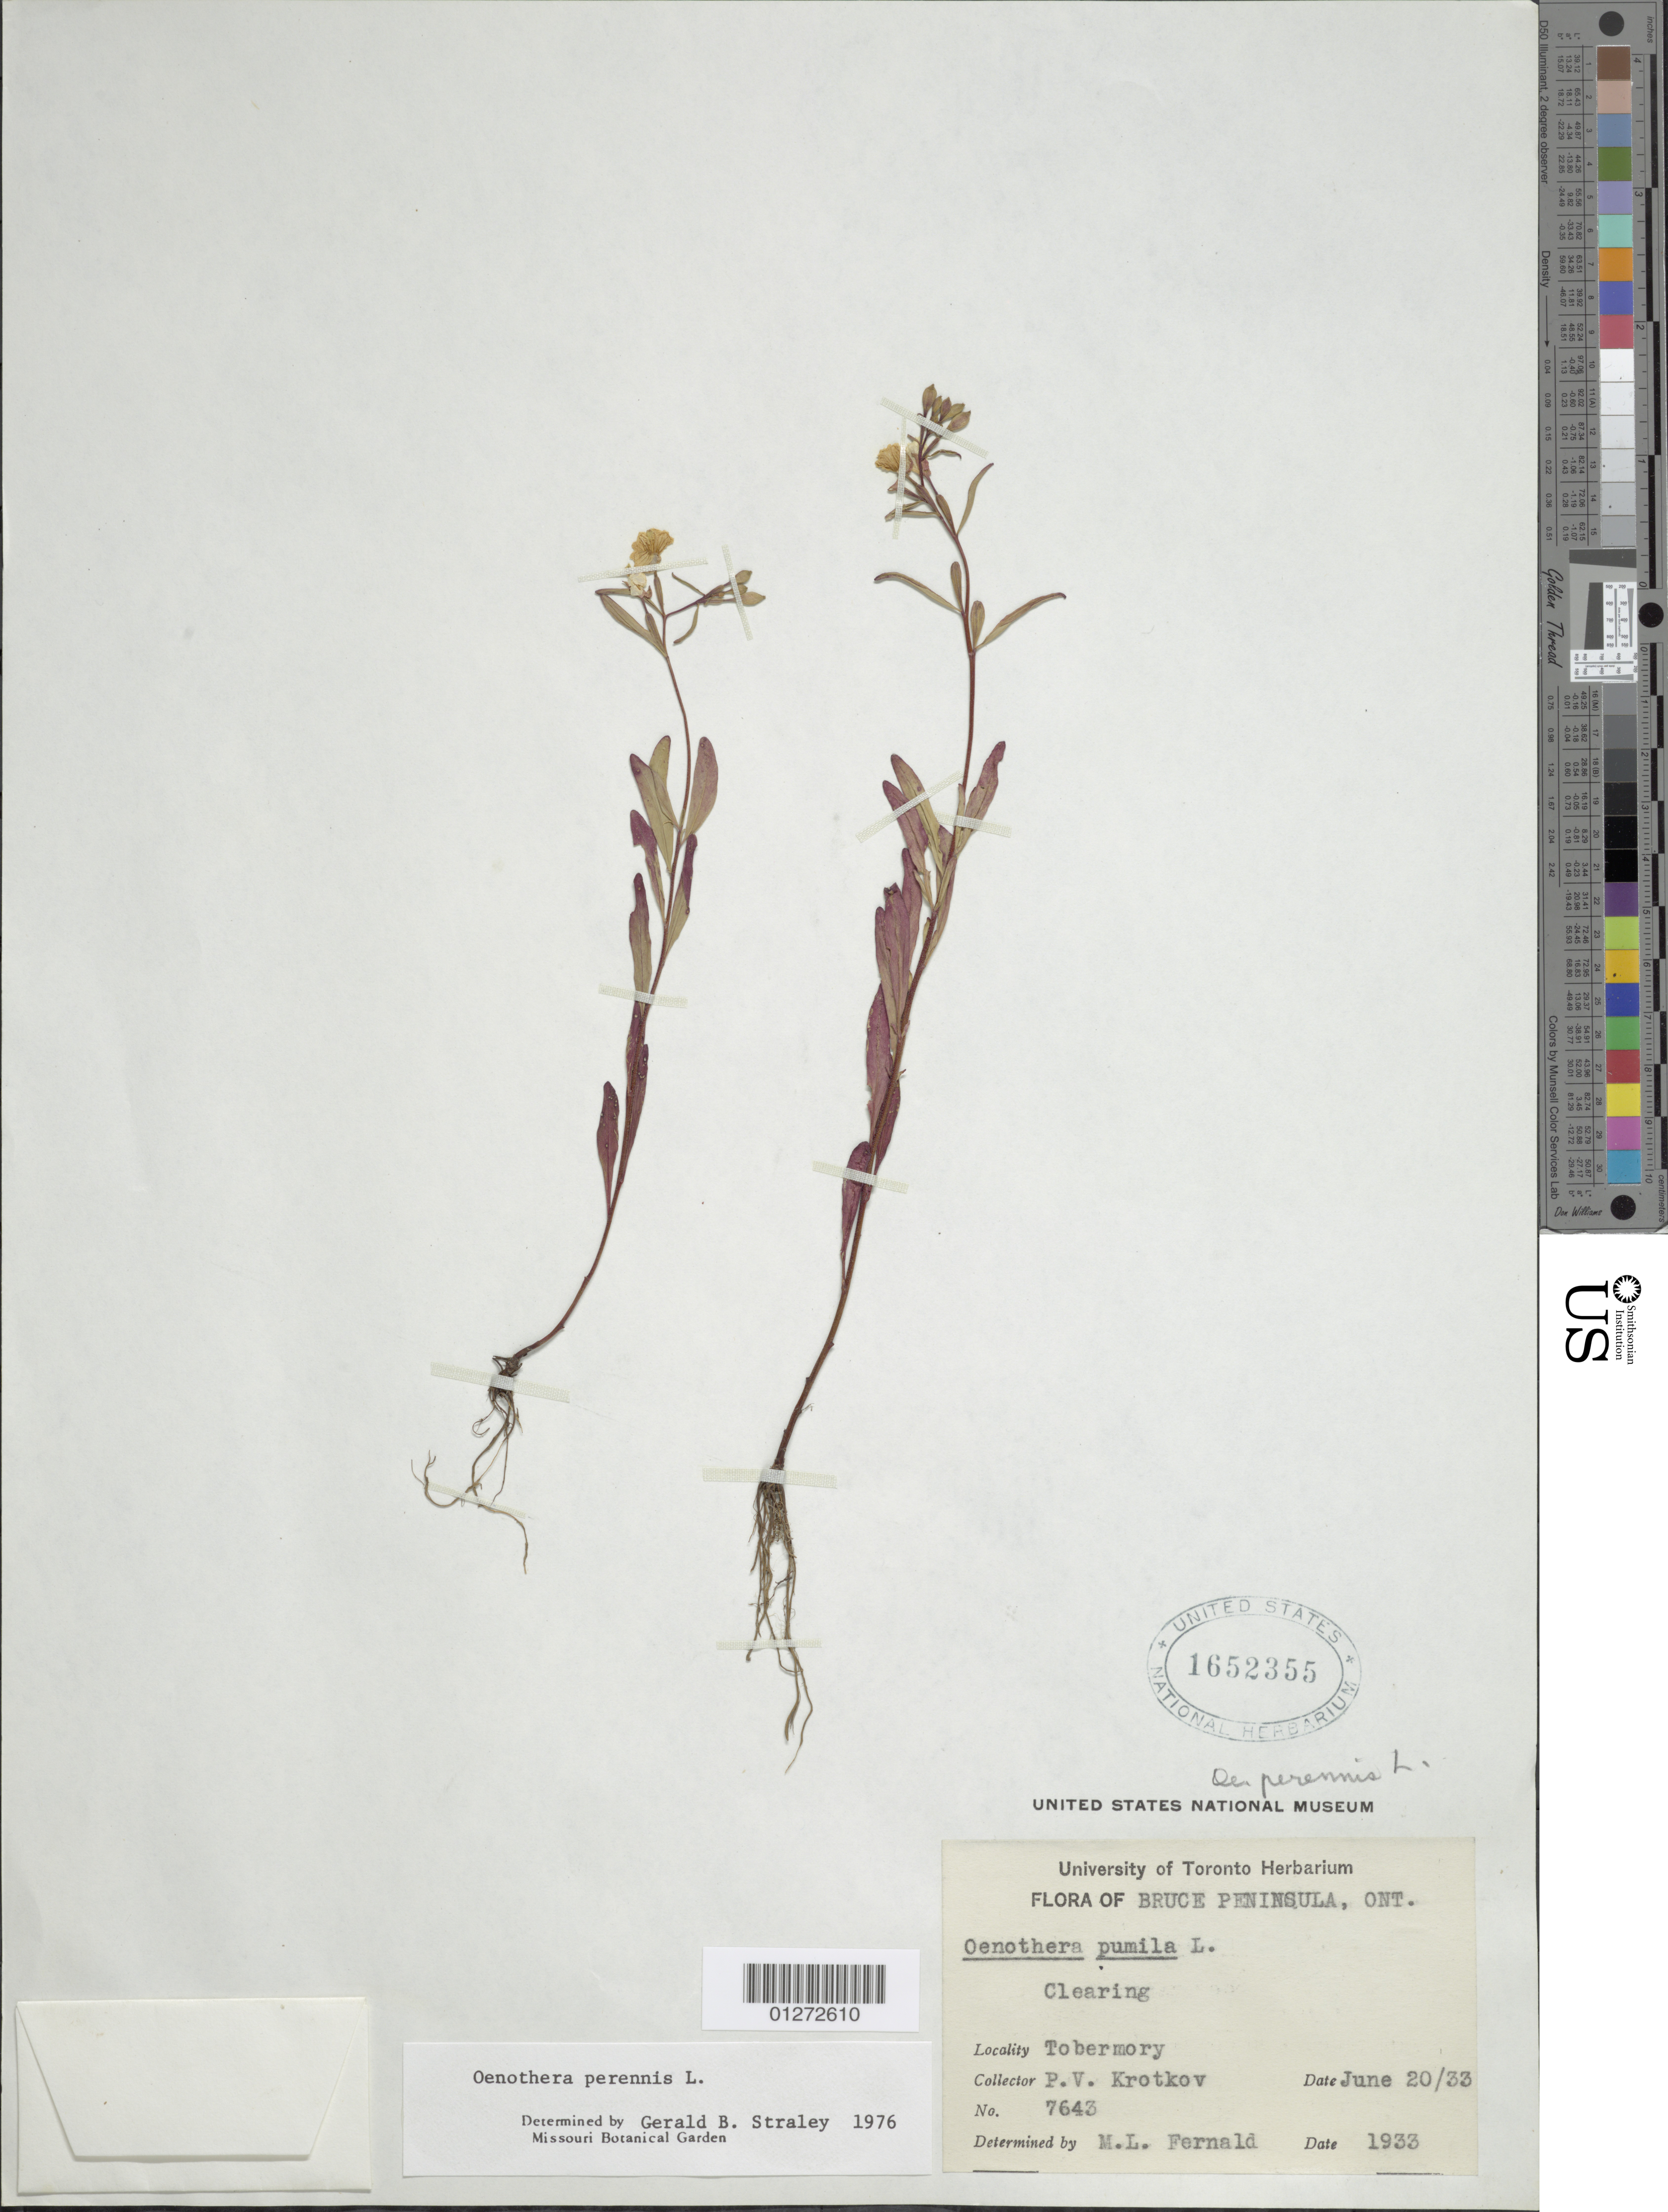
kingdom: Plantae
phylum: Tracheophyta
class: Magnoliopsida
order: Myrtales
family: Onagraceae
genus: Oenothera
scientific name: Oenothera perennis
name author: L.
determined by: Straley, G. B.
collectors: P. V. Krotkov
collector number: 7643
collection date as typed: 20 Jun 1933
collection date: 1933-06-20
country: Canada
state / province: Ontario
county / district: Bruce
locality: Tobermory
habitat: Clearing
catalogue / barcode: US 1652355